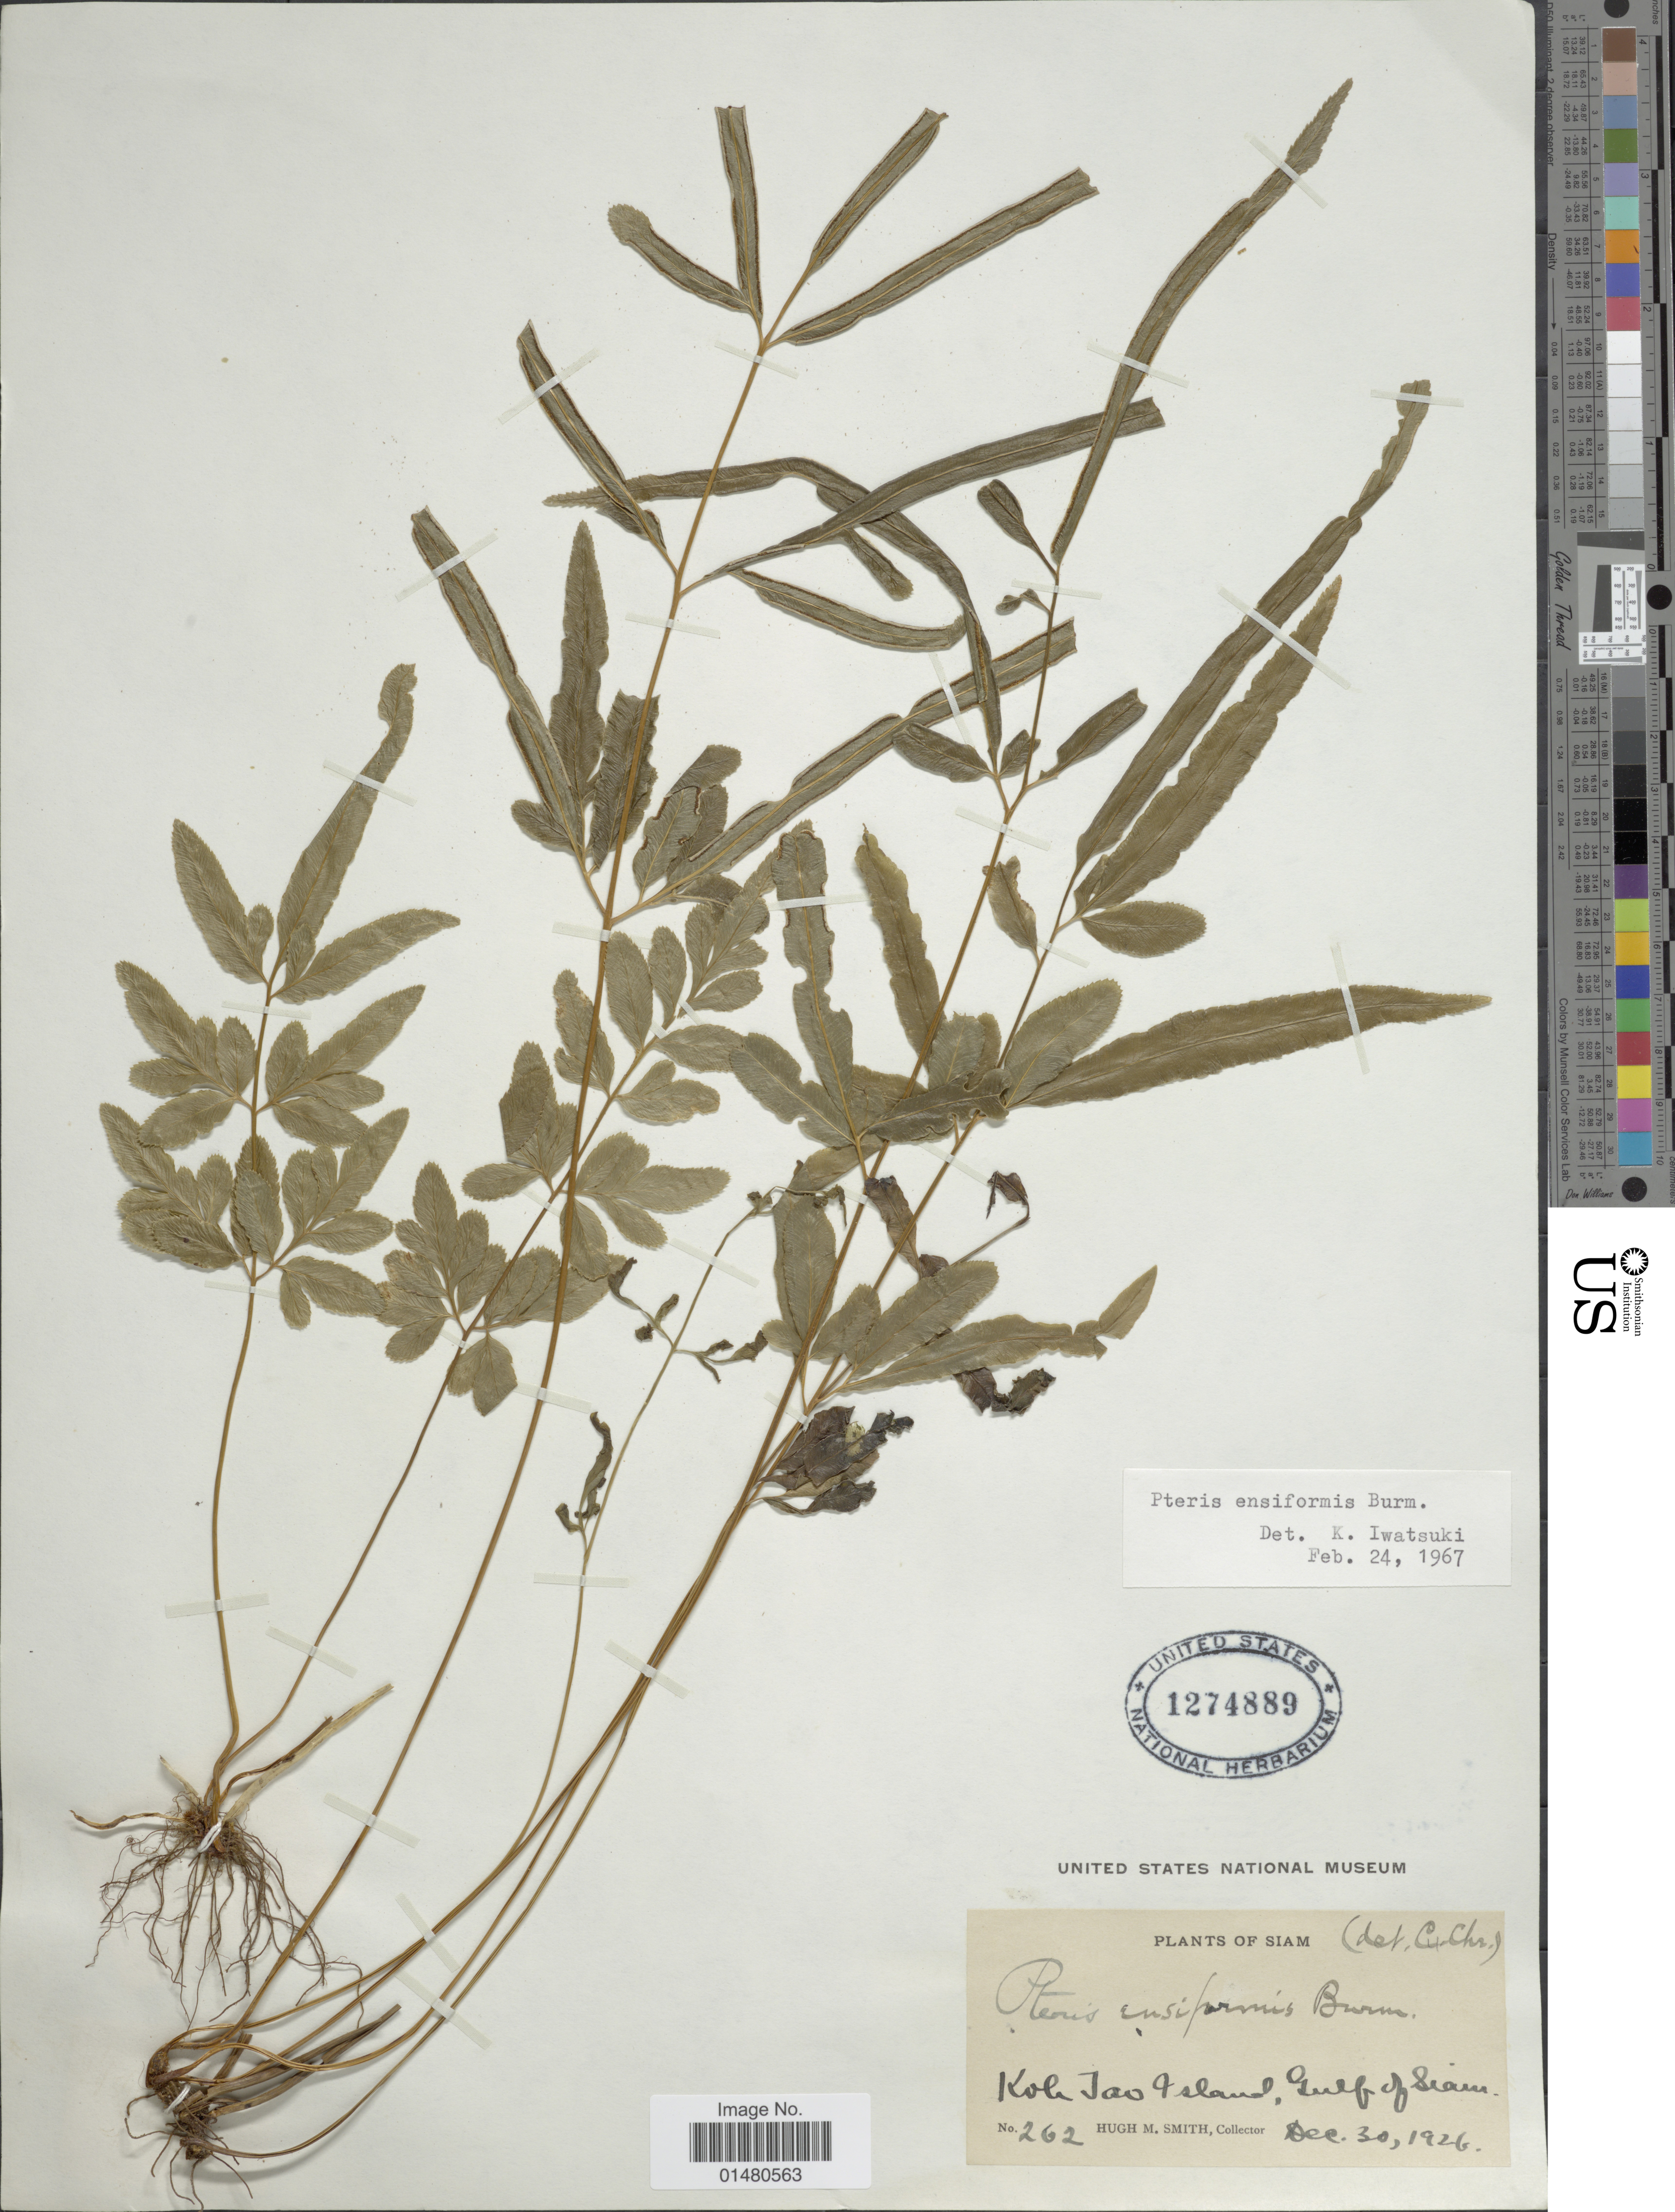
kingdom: Plantae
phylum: Tracheophyta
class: Polypodiopsida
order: Polypodiales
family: Pteridaceae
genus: Pteris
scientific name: Pteris ensiformis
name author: Burm. f.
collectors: H. M. Smith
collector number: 262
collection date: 1926-12-30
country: Thailand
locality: Siam, Koh Jao Island, Gulf of Siam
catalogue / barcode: US 1274889